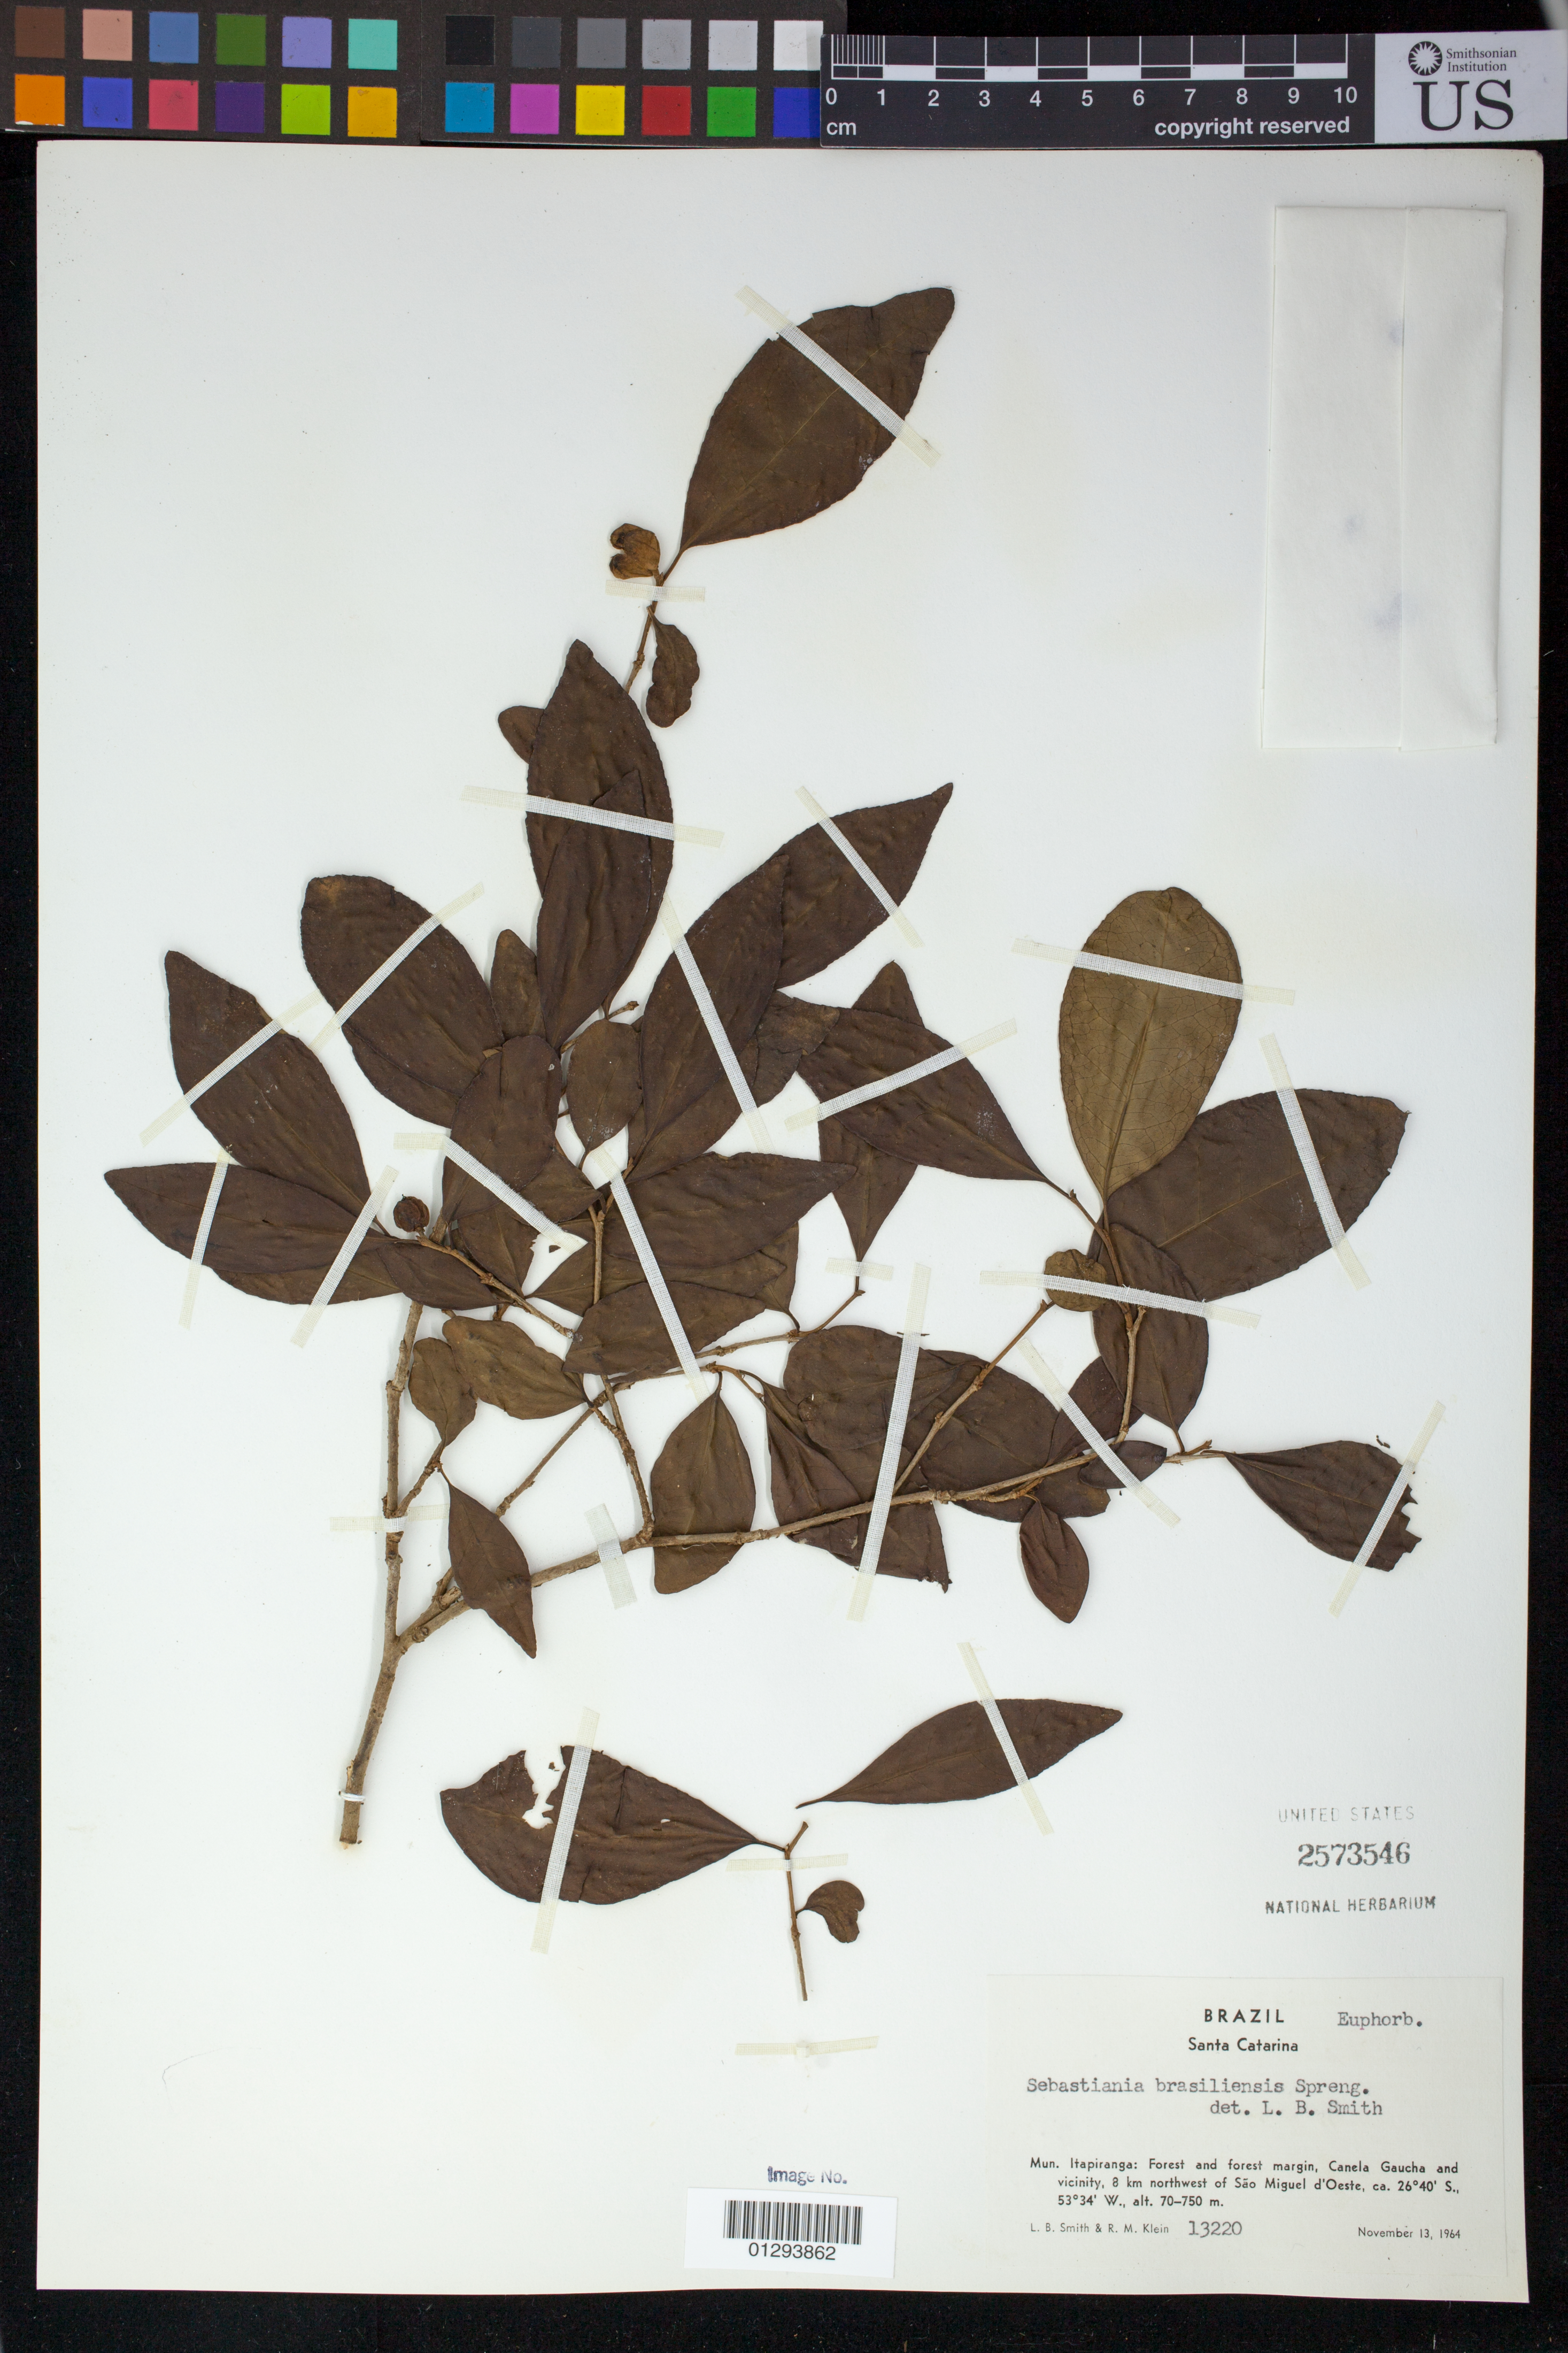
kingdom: Plantae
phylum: Tracheophyta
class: Magnoliopsida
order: Malpighiales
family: Euphorbiaceae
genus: Sebastiania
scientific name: Sebastiania brasiliensis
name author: Spreng.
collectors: L. Smith & R. M. Klein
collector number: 13220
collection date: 1964-11-13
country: Brazil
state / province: Santa Catarina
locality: Mun. Itapiranga: Canela Gaucha and vicinity, 8 km northwest of Sao Miguel d'Oeste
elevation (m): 70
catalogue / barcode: US 2573546